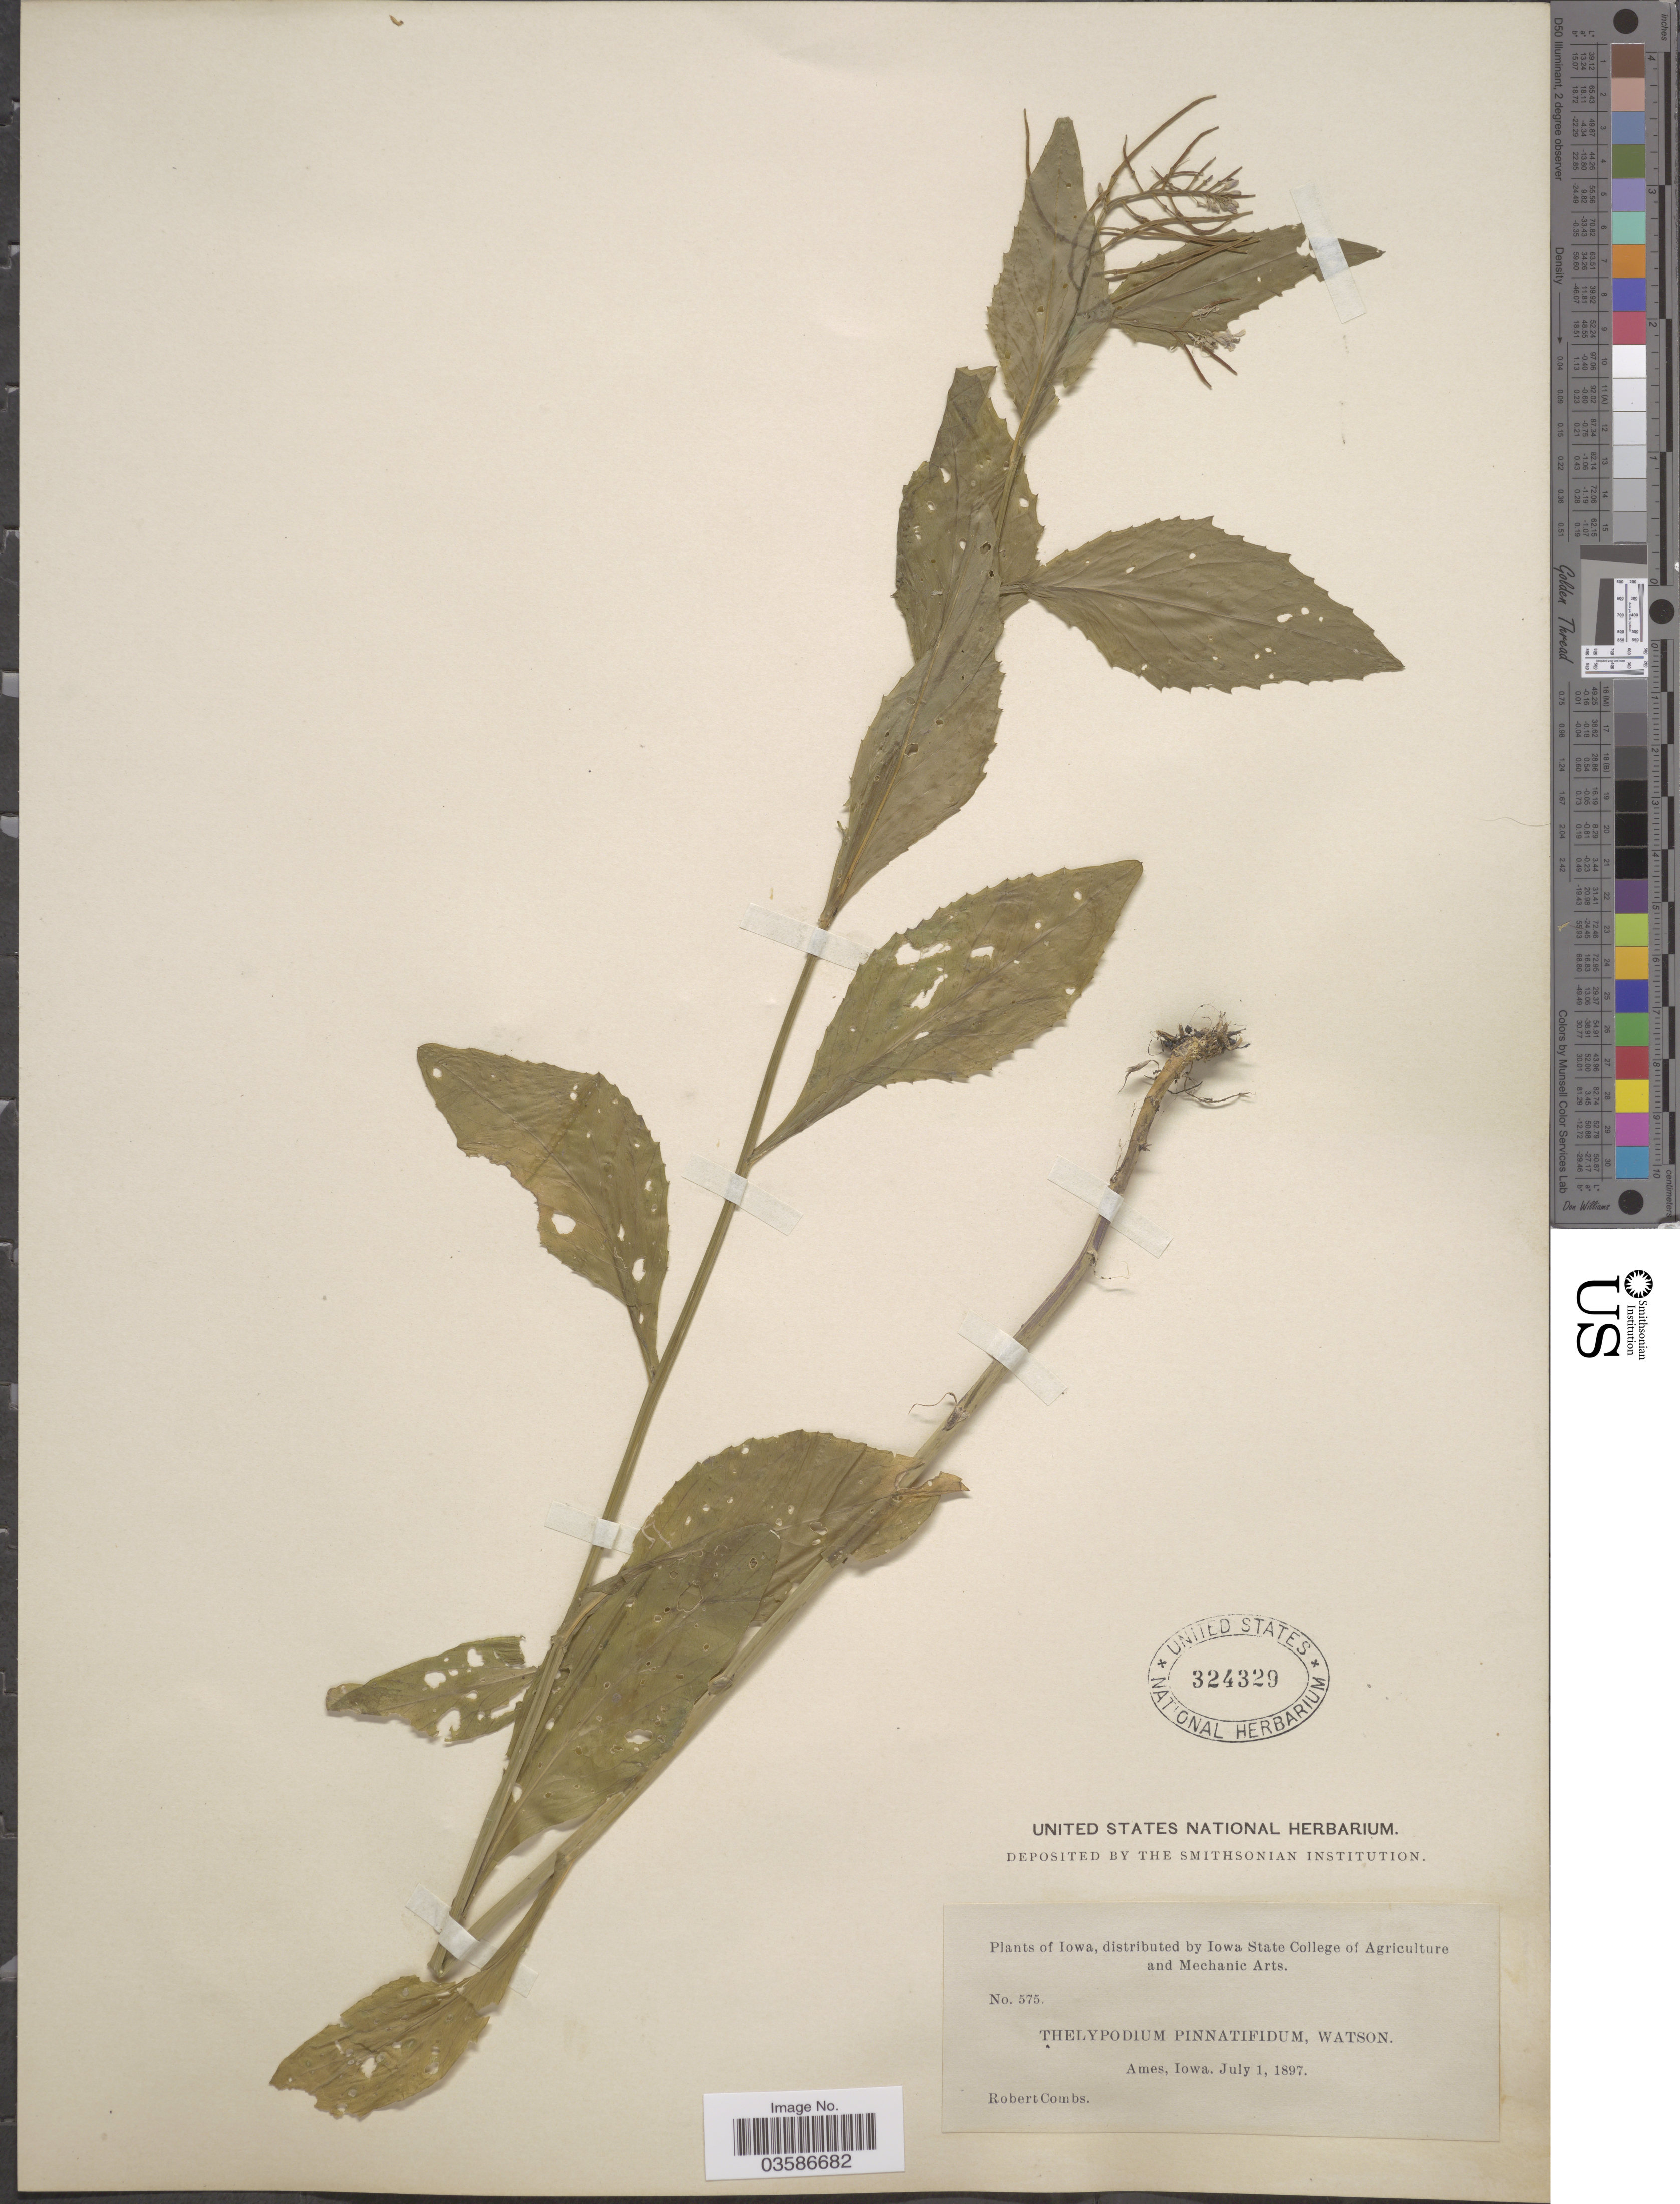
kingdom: Plantae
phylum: Tracheophyta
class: Magnoliopsida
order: Brassicales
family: Brassicaceae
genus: Iodanthus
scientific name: Iodanthus pinnatifidus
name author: (Michx.) Steud.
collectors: R. Combs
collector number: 575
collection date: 1897-07-01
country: United States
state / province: Iowa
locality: Ames.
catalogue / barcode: US 324329